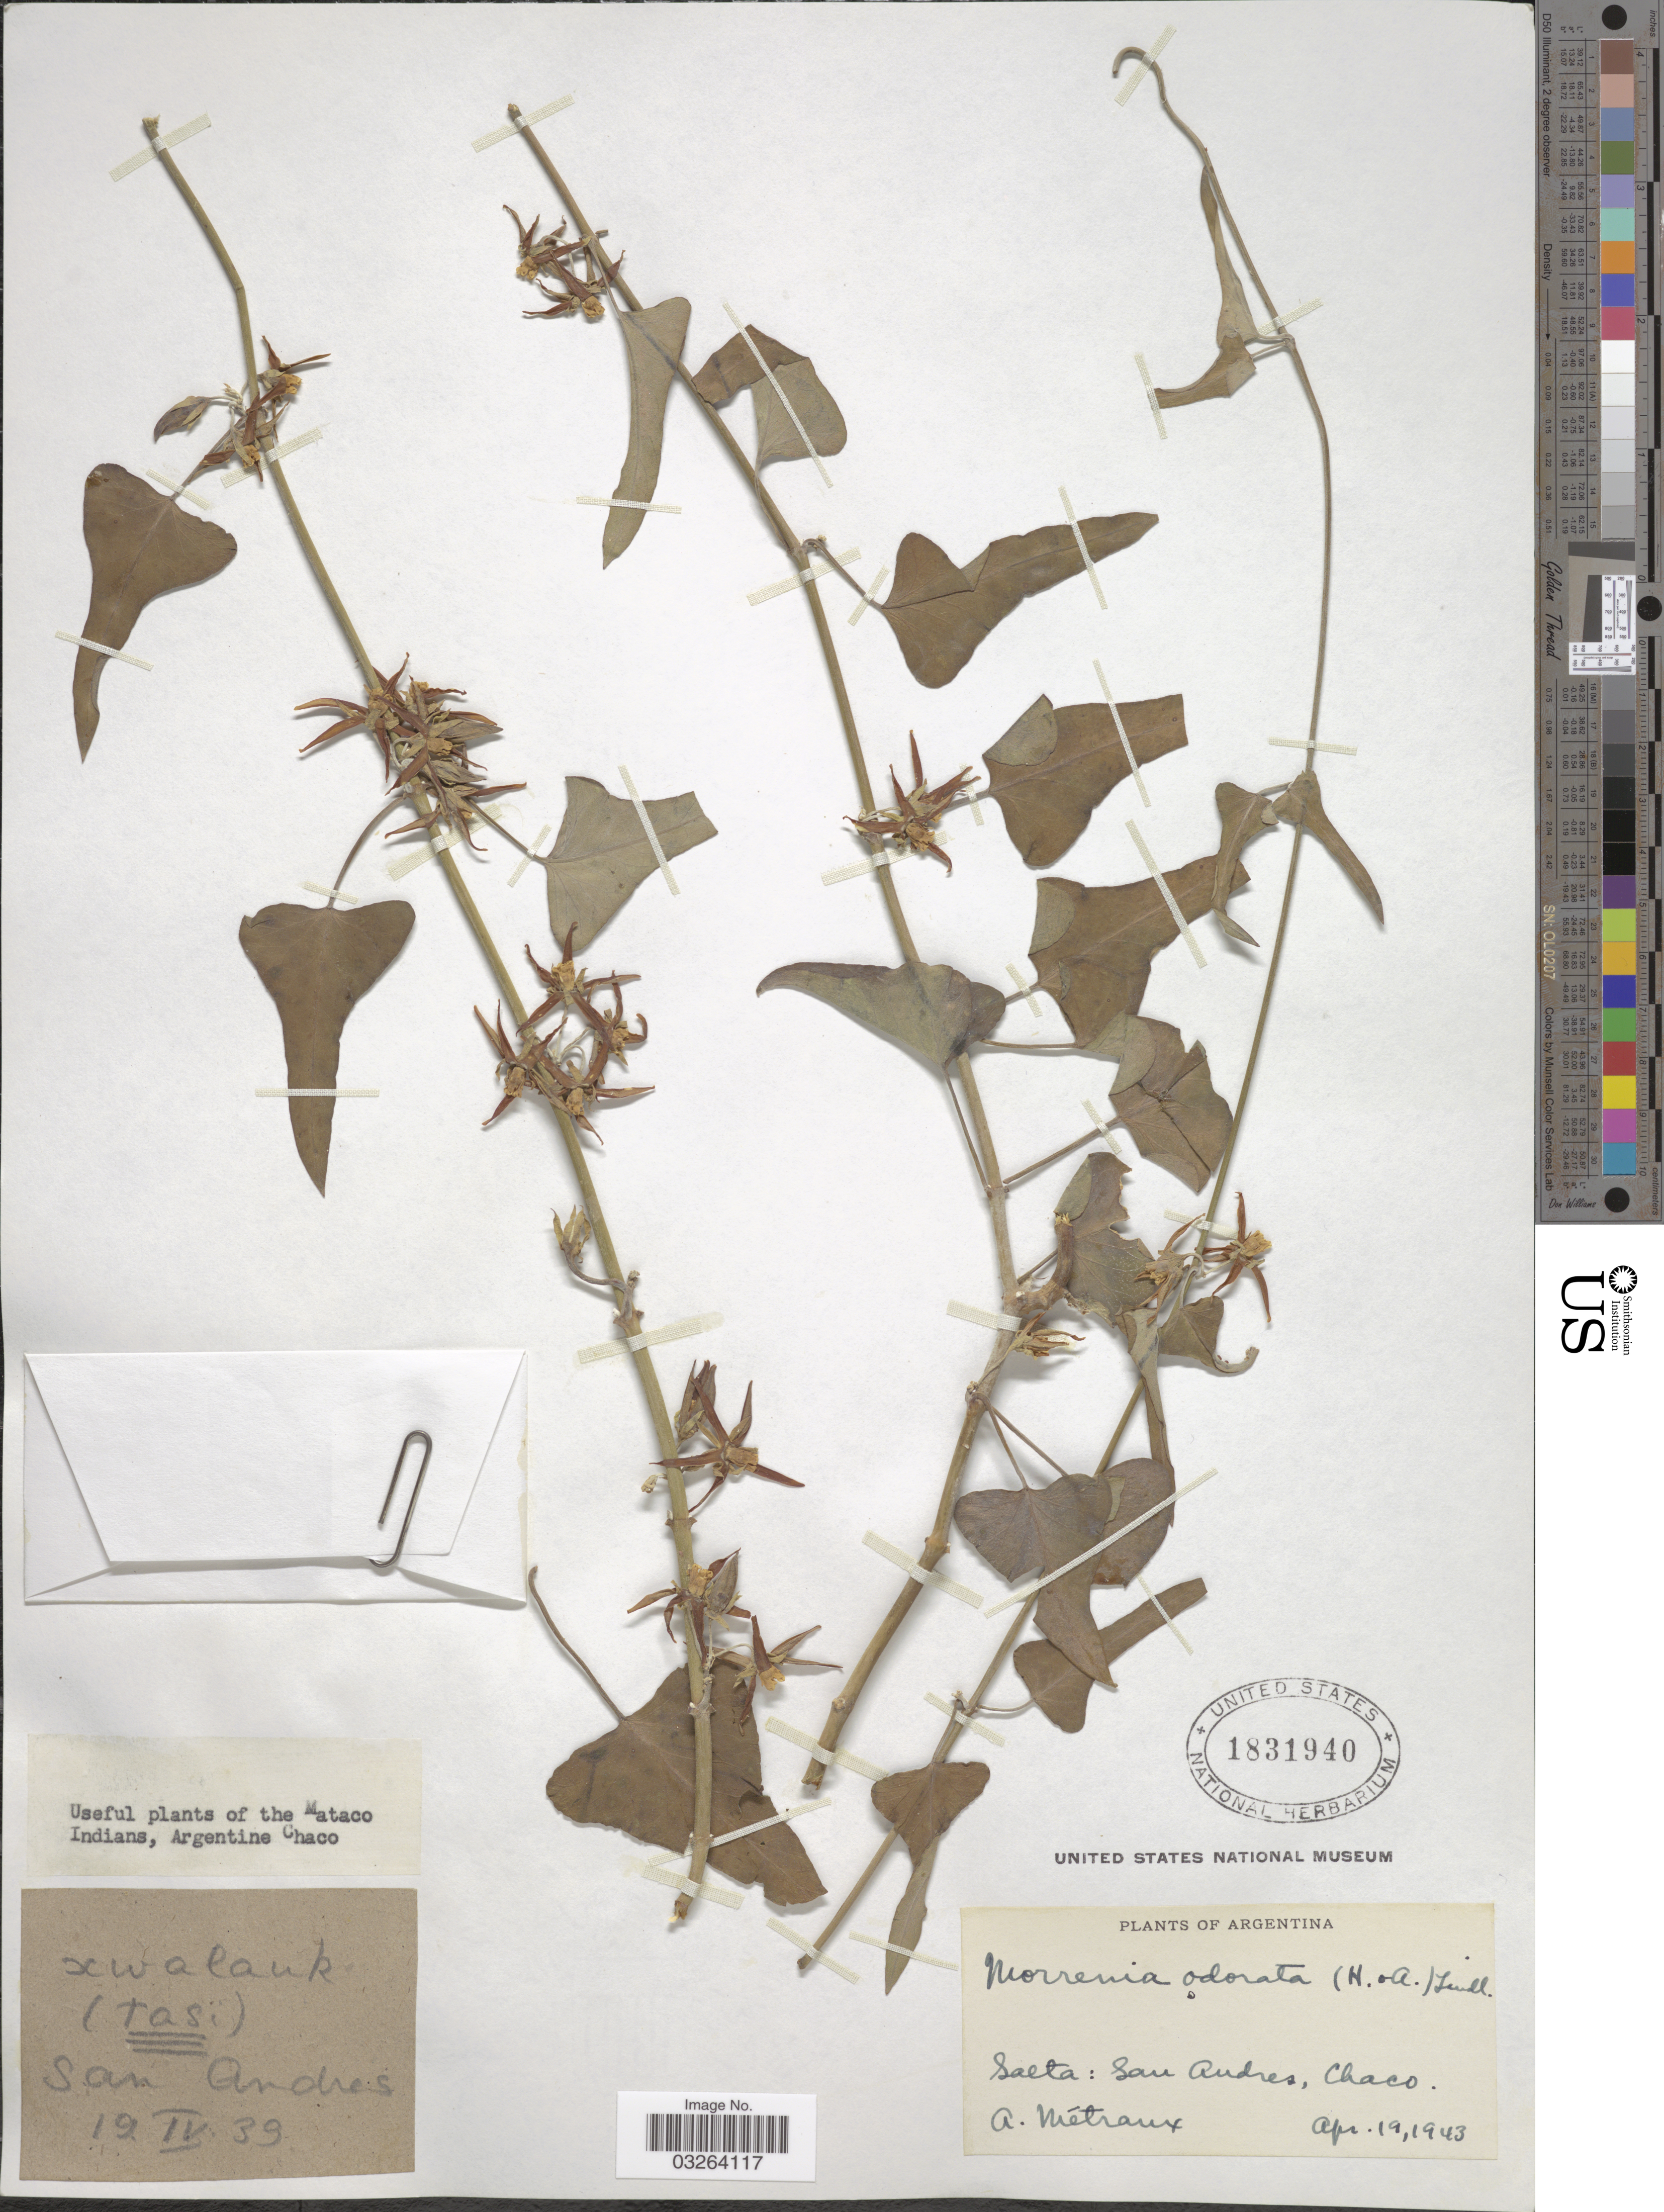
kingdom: Plantae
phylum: Tracheophyta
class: Magnoliopsida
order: Gentianales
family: Apocynaceae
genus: Morrenia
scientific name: Morrenia odorata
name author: (Hook. & Arn.) Lindl.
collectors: A. Metraux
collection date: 1939-04-19/1943-04-19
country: Argentina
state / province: Salta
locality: The Mataco Indians, Argentina Chaco. San Andres, Chaco.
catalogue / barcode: US 1831940